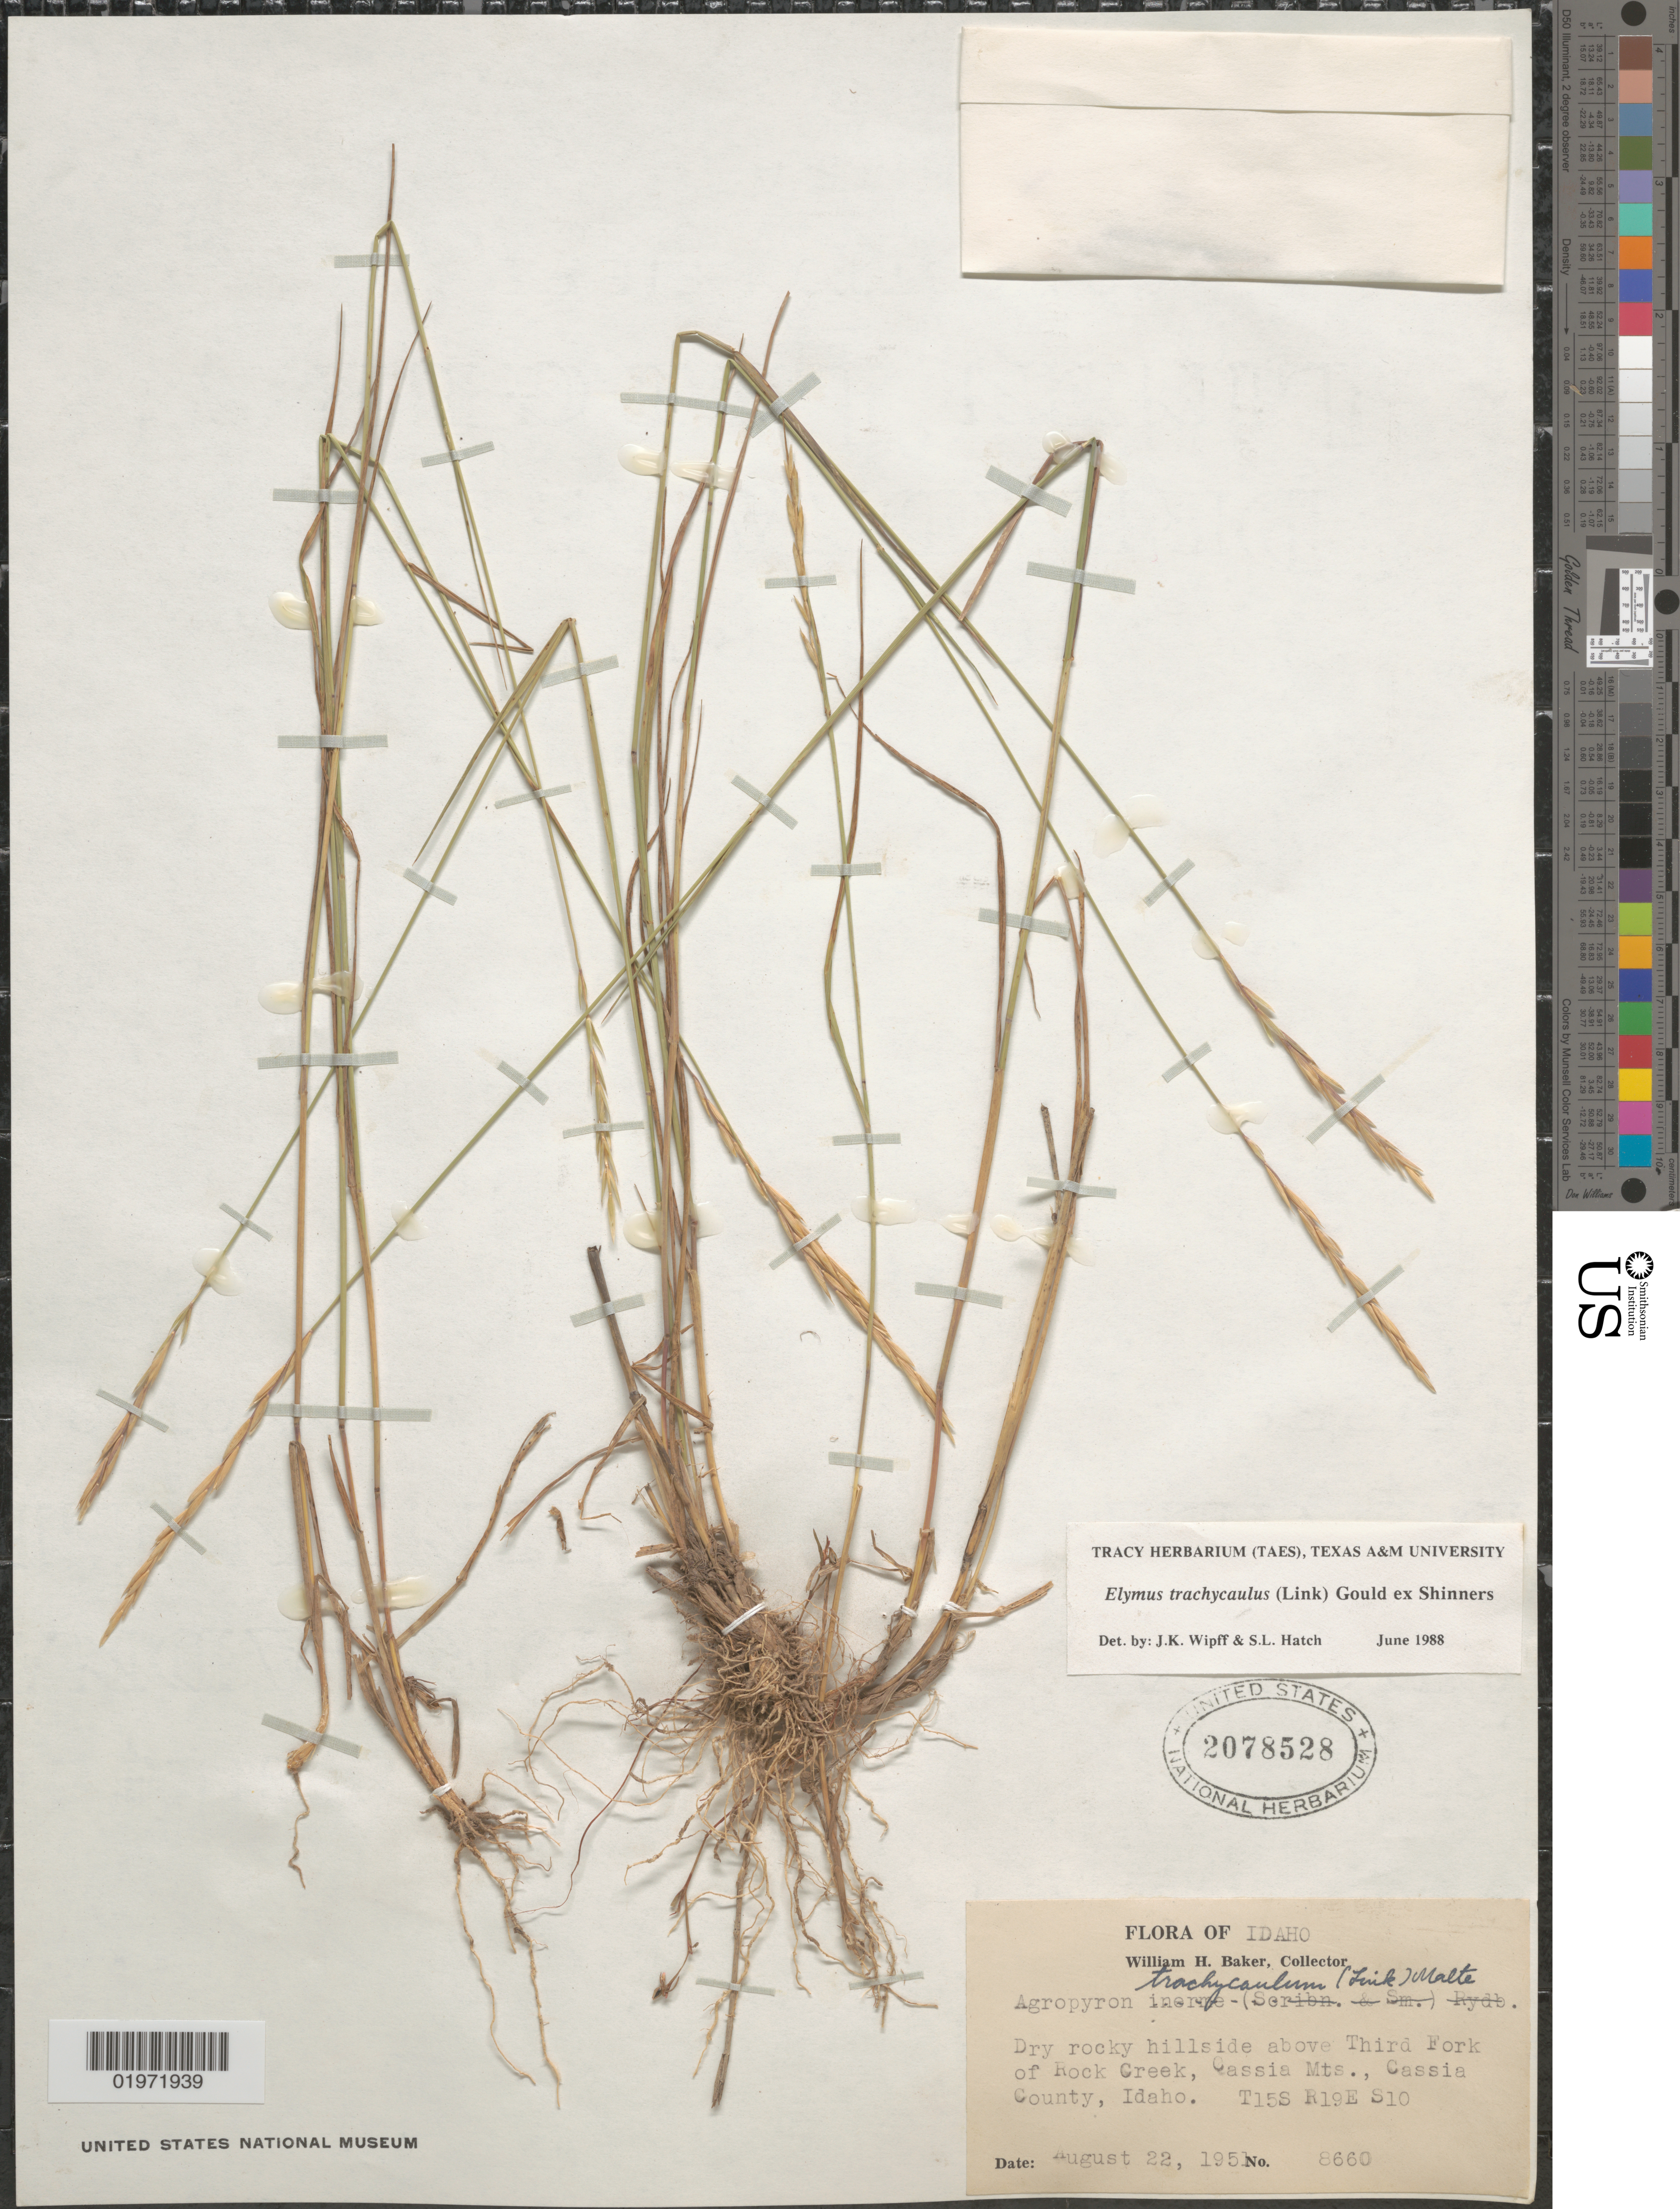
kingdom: Plantae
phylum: Tracheophyta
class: Liliopsida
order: Poales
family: Poaceae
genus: Elymus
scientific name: Elymus trachycaulus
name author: (Link) Gould ex Shinners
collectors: W. H. Baker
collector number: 8660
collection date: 1951-08-22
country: United States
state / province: Idaho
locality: Dry rocky hillside above Third Fork of Rock Creek, Cassia Mts., Cassia County. T15S R19E S10.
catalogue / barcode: US 2078528